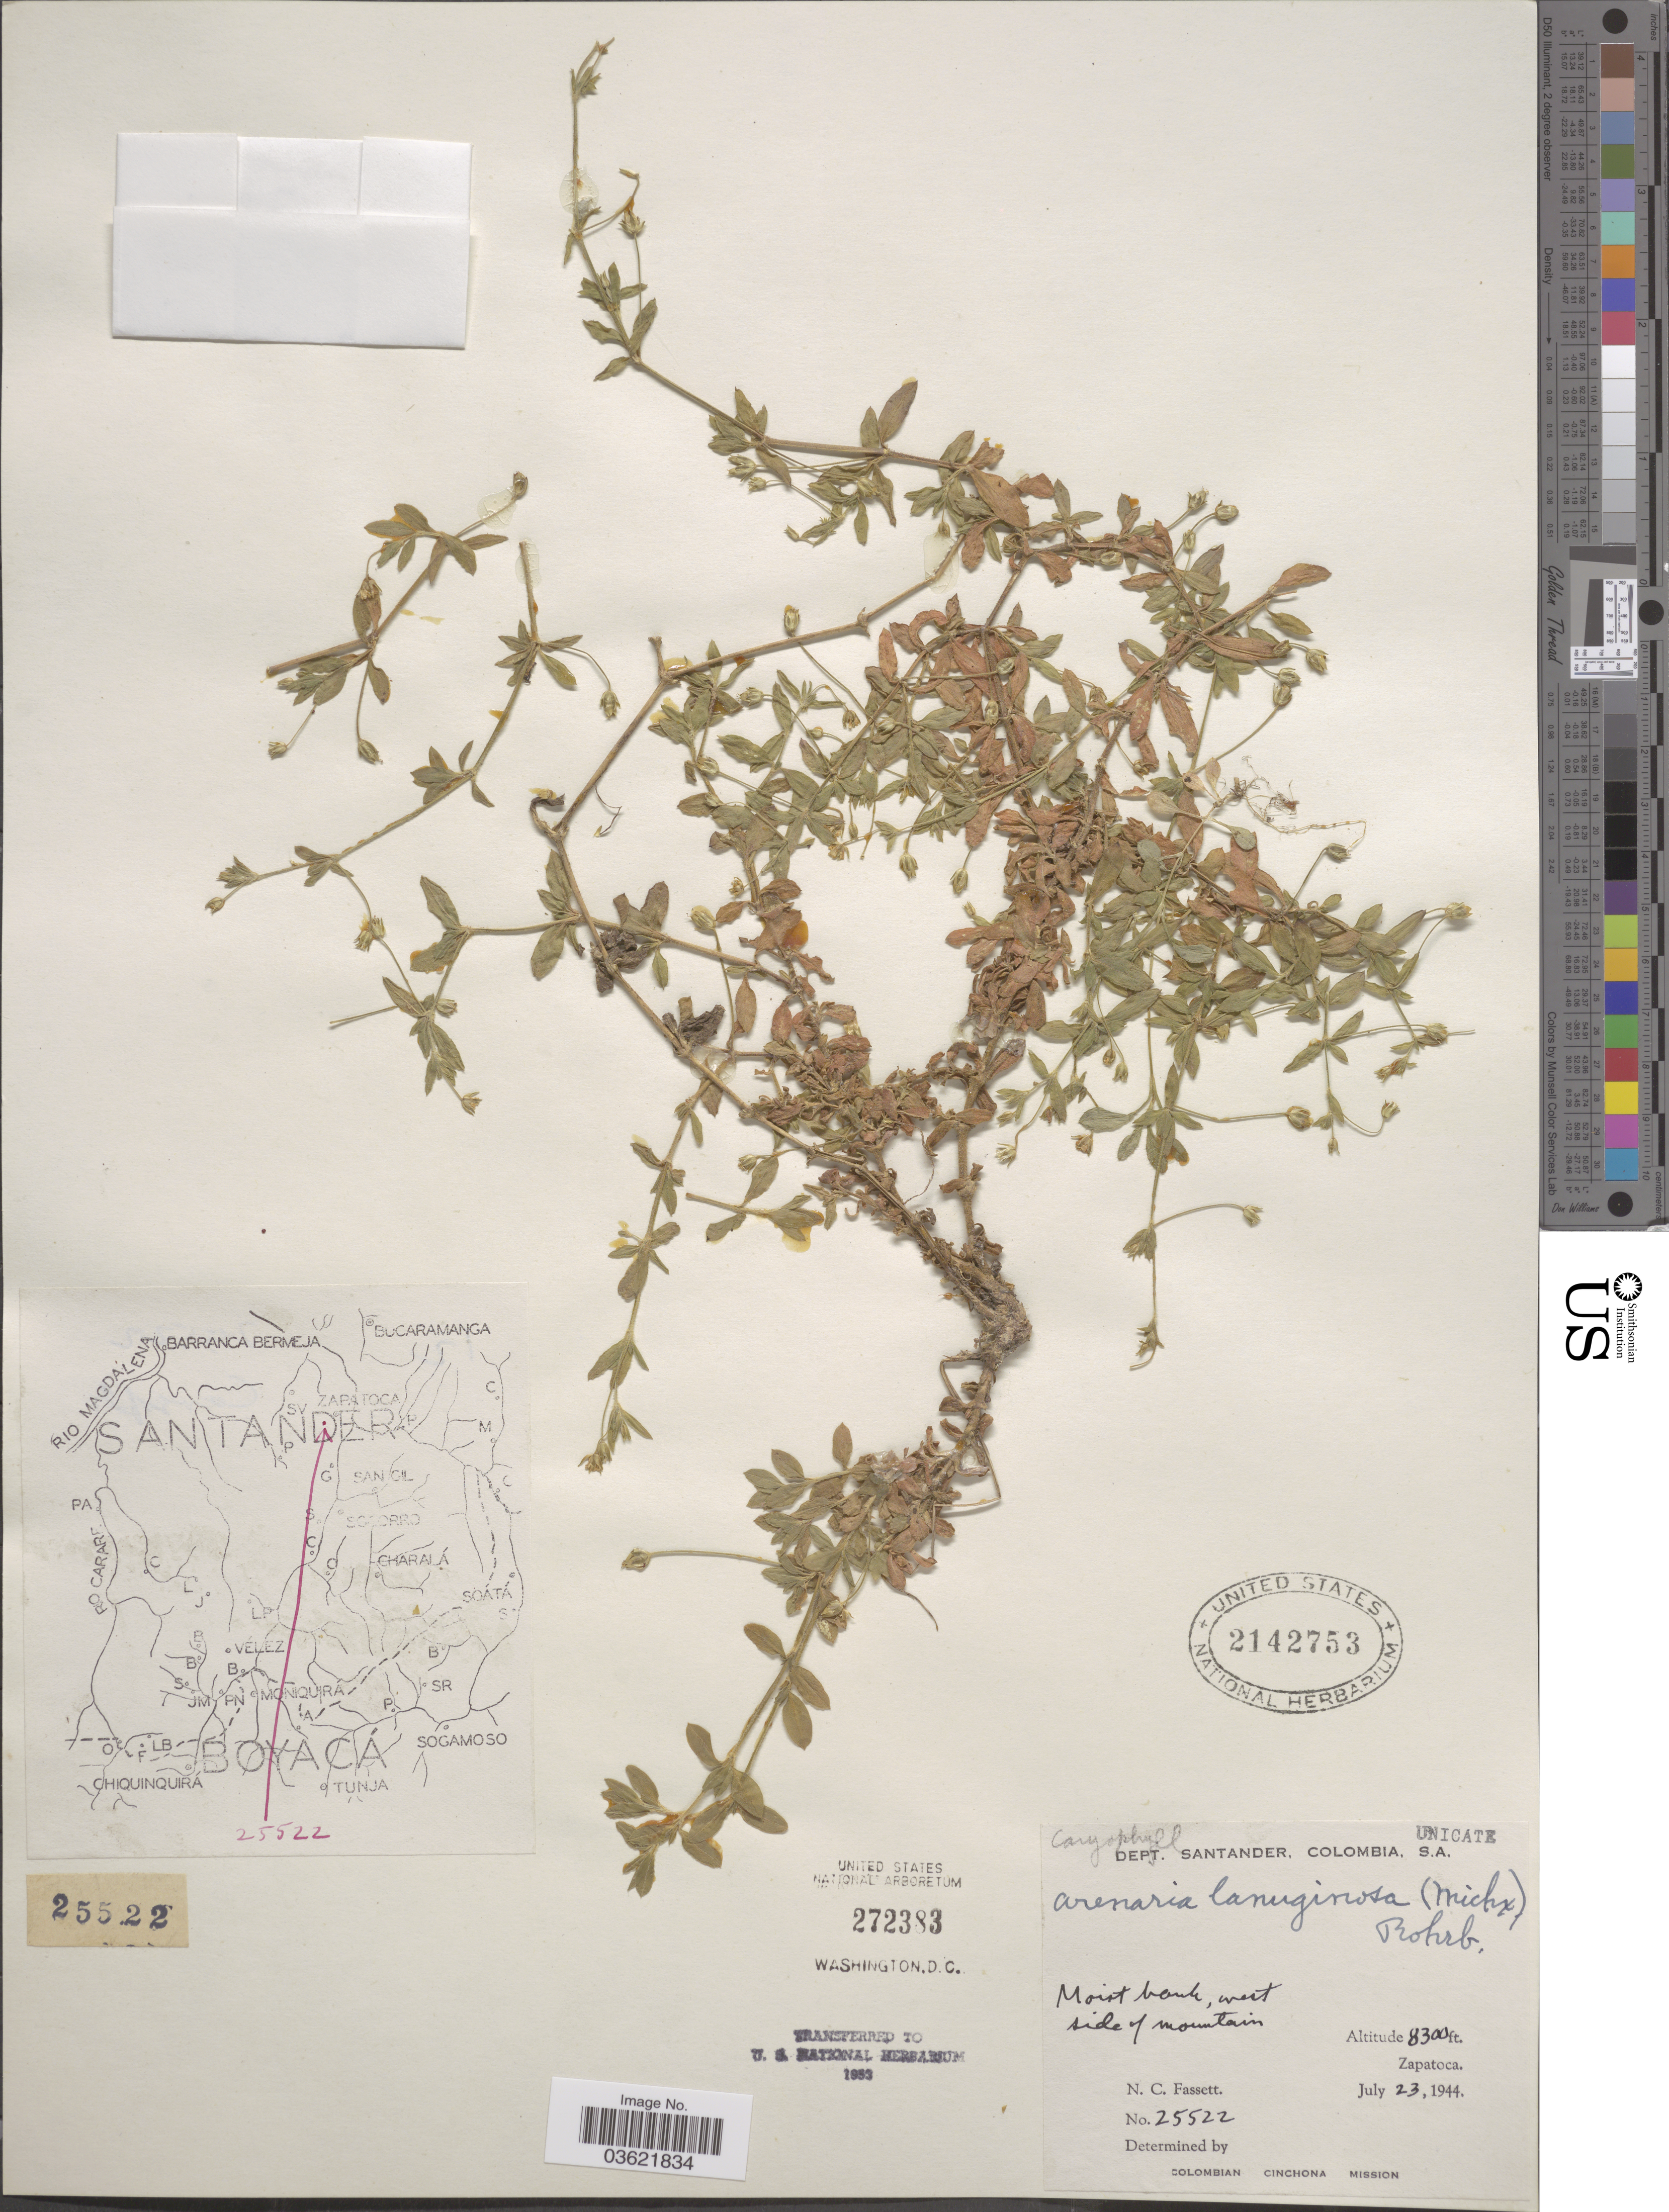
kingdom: Plantae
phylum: Tracheophyta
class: Magnoliopsida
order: Caryophyllales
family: Caryophyllaceae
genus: Arenaria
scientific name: Arenaria lanuginosa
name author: (Michx.) Rohrb.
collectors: N. C. Fassett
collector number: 25522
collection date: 1944-07-23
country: Colombia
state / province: Santander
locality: Dept. Santander. West side of mountain, Zapatoca.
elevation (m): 2530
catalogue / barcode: US 2142753